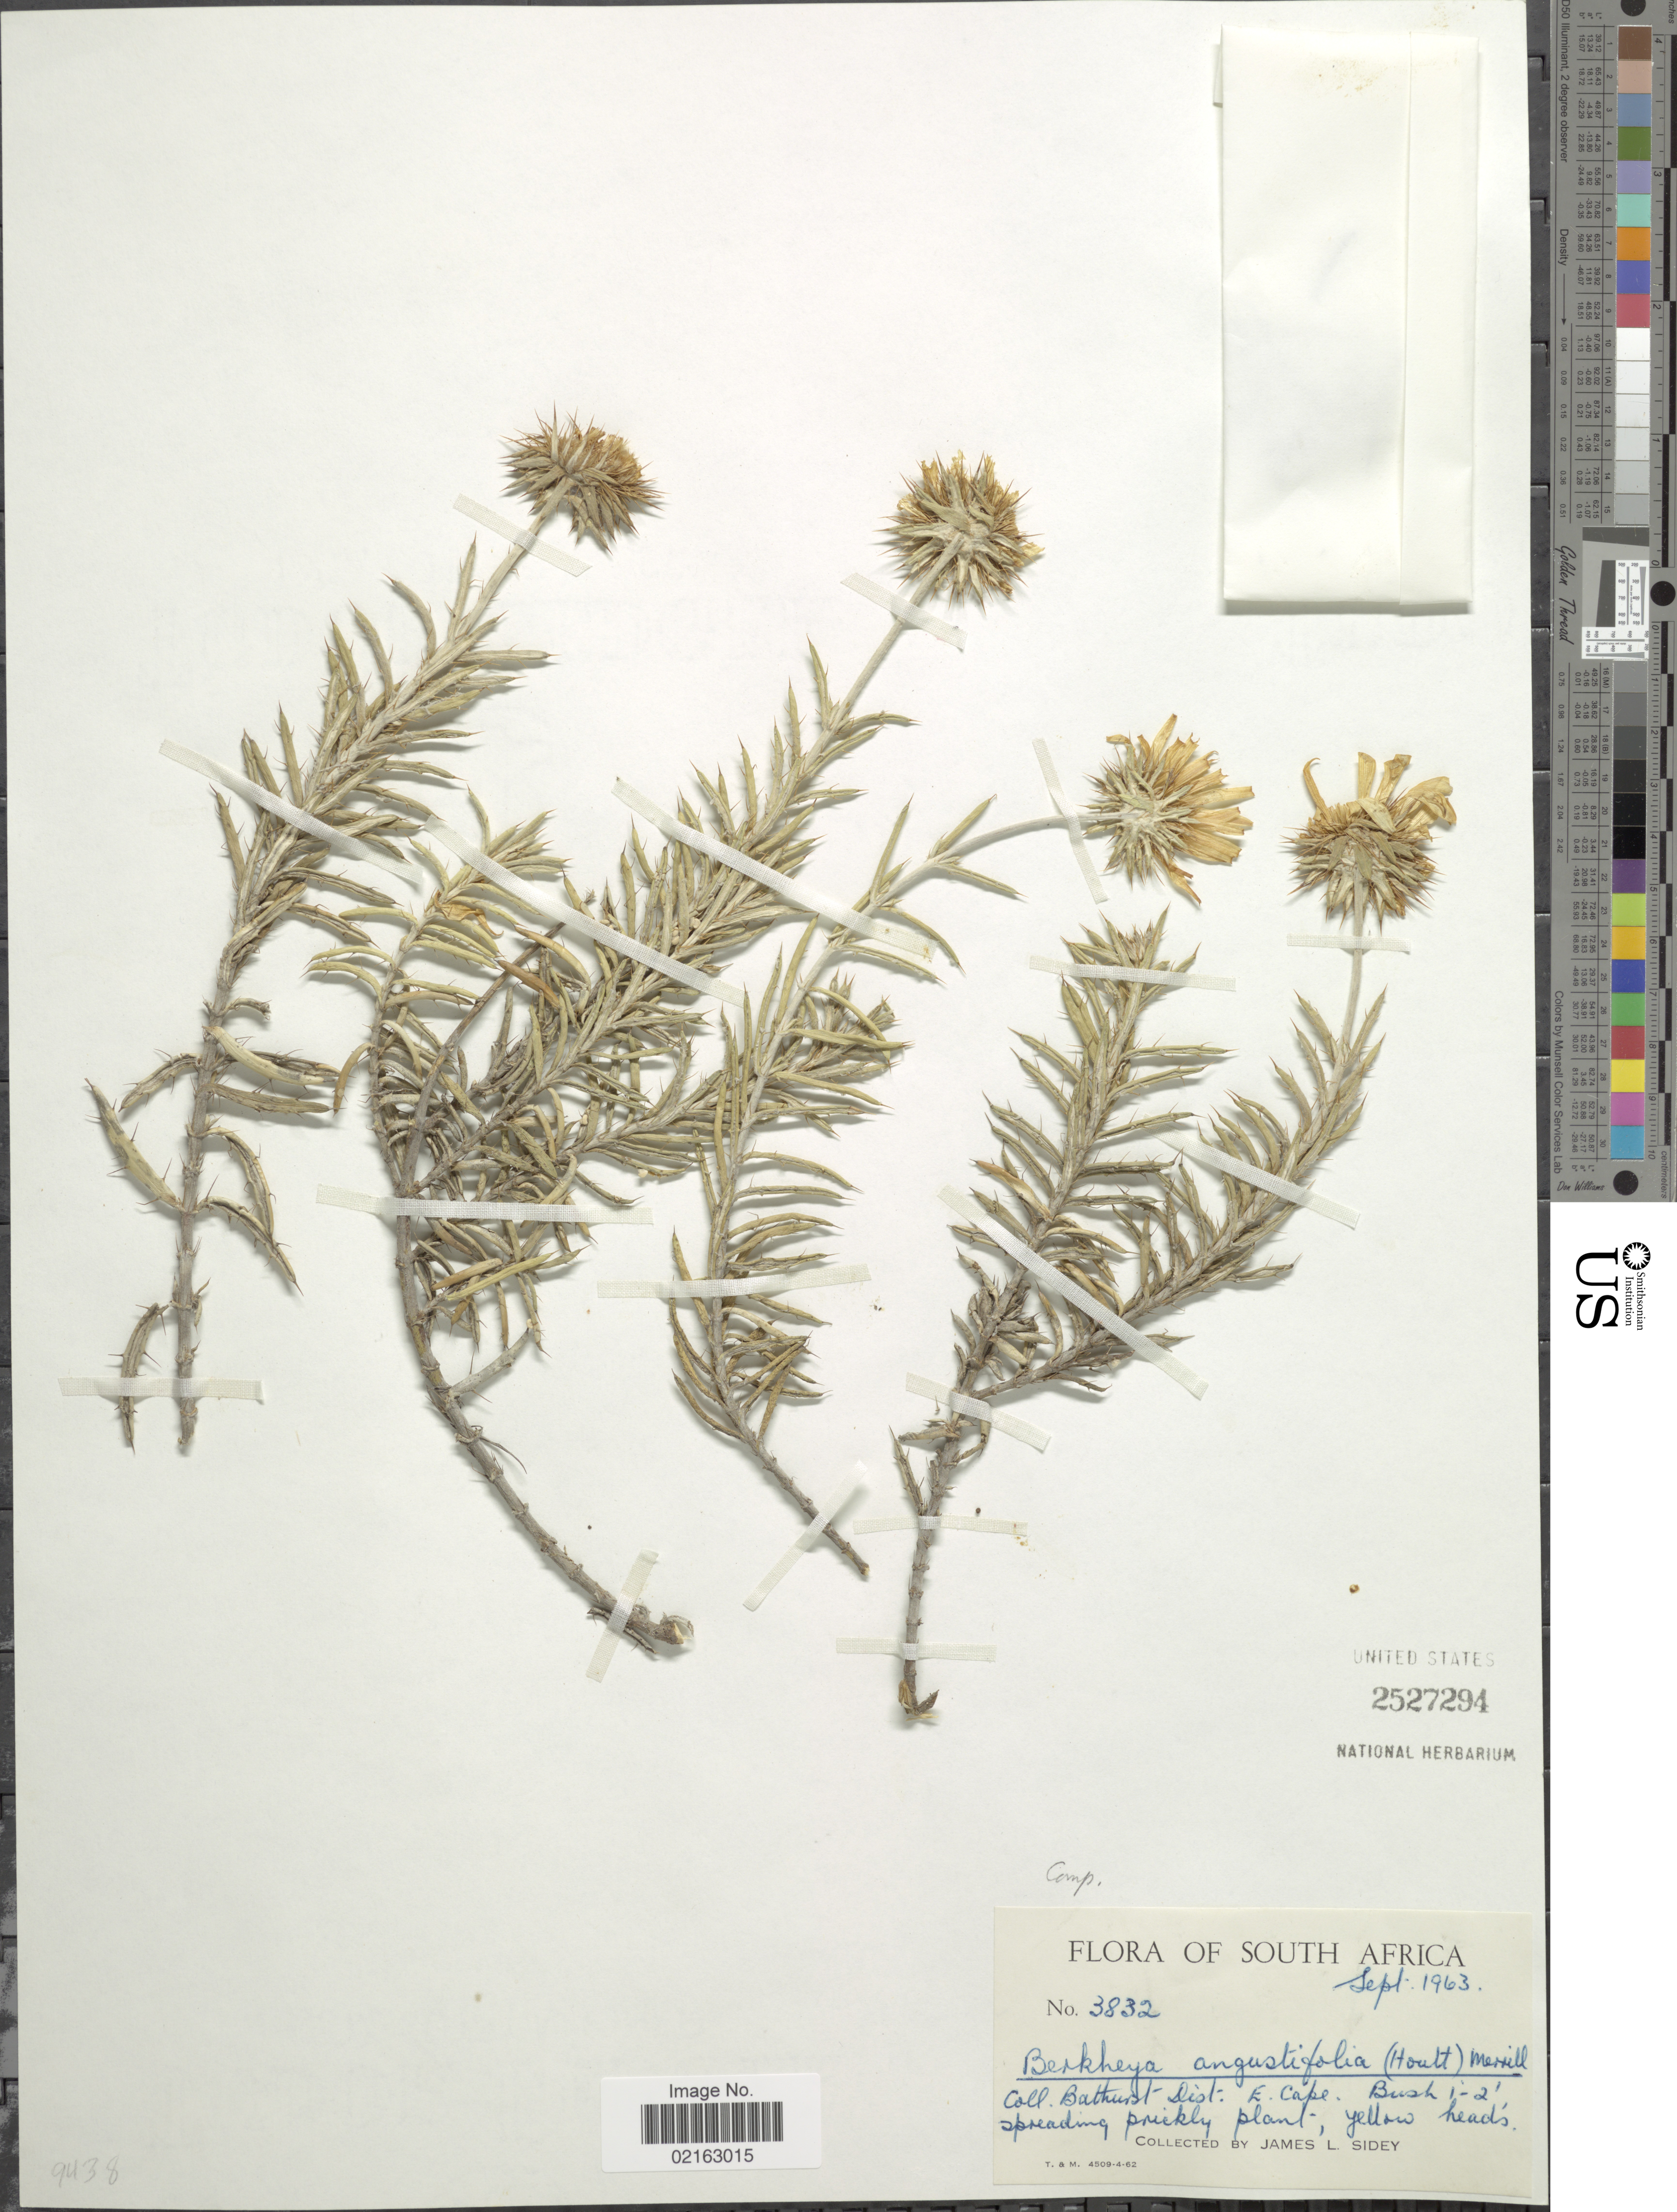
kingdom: Plantae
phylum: Tracheophyta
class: Magnoliopsida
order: Asterales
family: Asteraceae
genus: Berkheya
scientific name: Berkheya angustifolia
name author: (Houtt.) Merr.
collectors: J. L. Sidey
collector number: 3832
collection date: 1963-09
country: South Africa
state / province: Eastern Cape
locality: Bathurst Dist. E. Cape.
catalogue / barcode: US 2527294